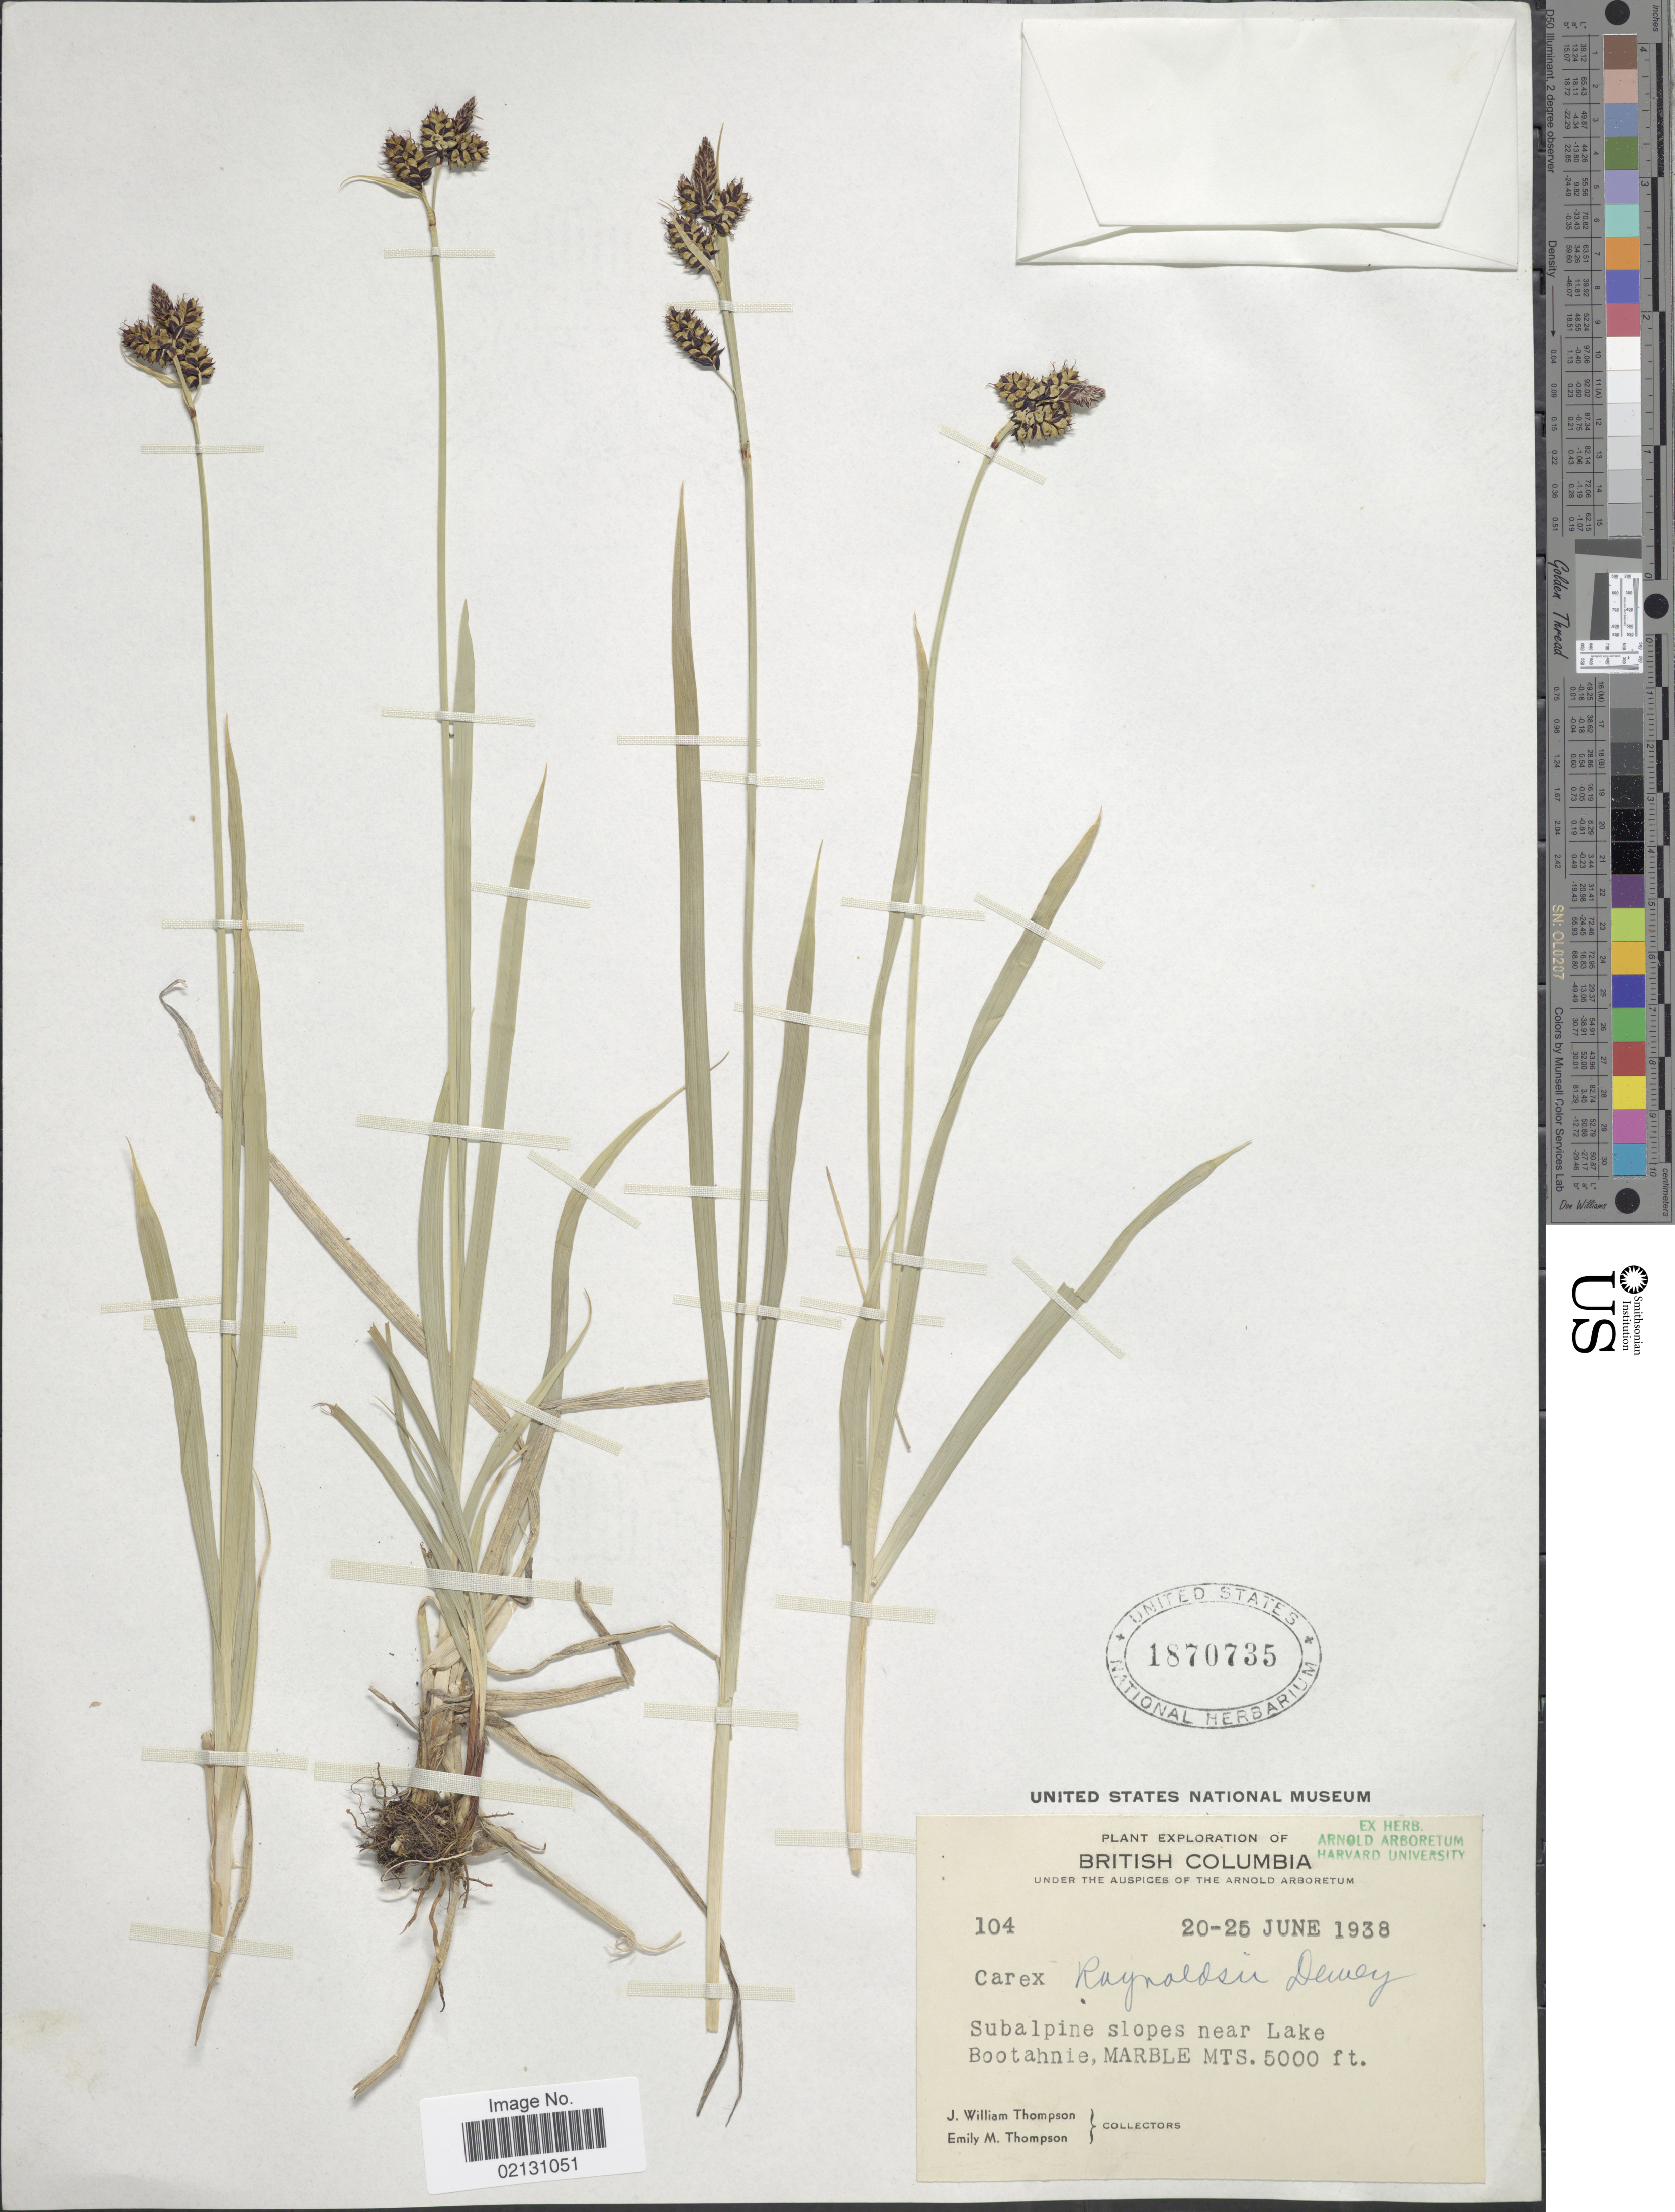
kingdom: Plantae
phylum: Tracheophyta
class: Liliopsida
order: Poales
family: Cyperaceae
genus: Carex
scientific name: Carex raynoldsii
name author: Dewey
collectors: J. W. Thompson & E. M. Thompson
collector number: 104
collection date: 1938-06-20/1938-06-25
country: Canada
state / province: British Columbia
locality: Subalpine slopes near Lake Bootahnie, Marble Mts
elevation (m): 1524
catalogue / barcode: US 1870735